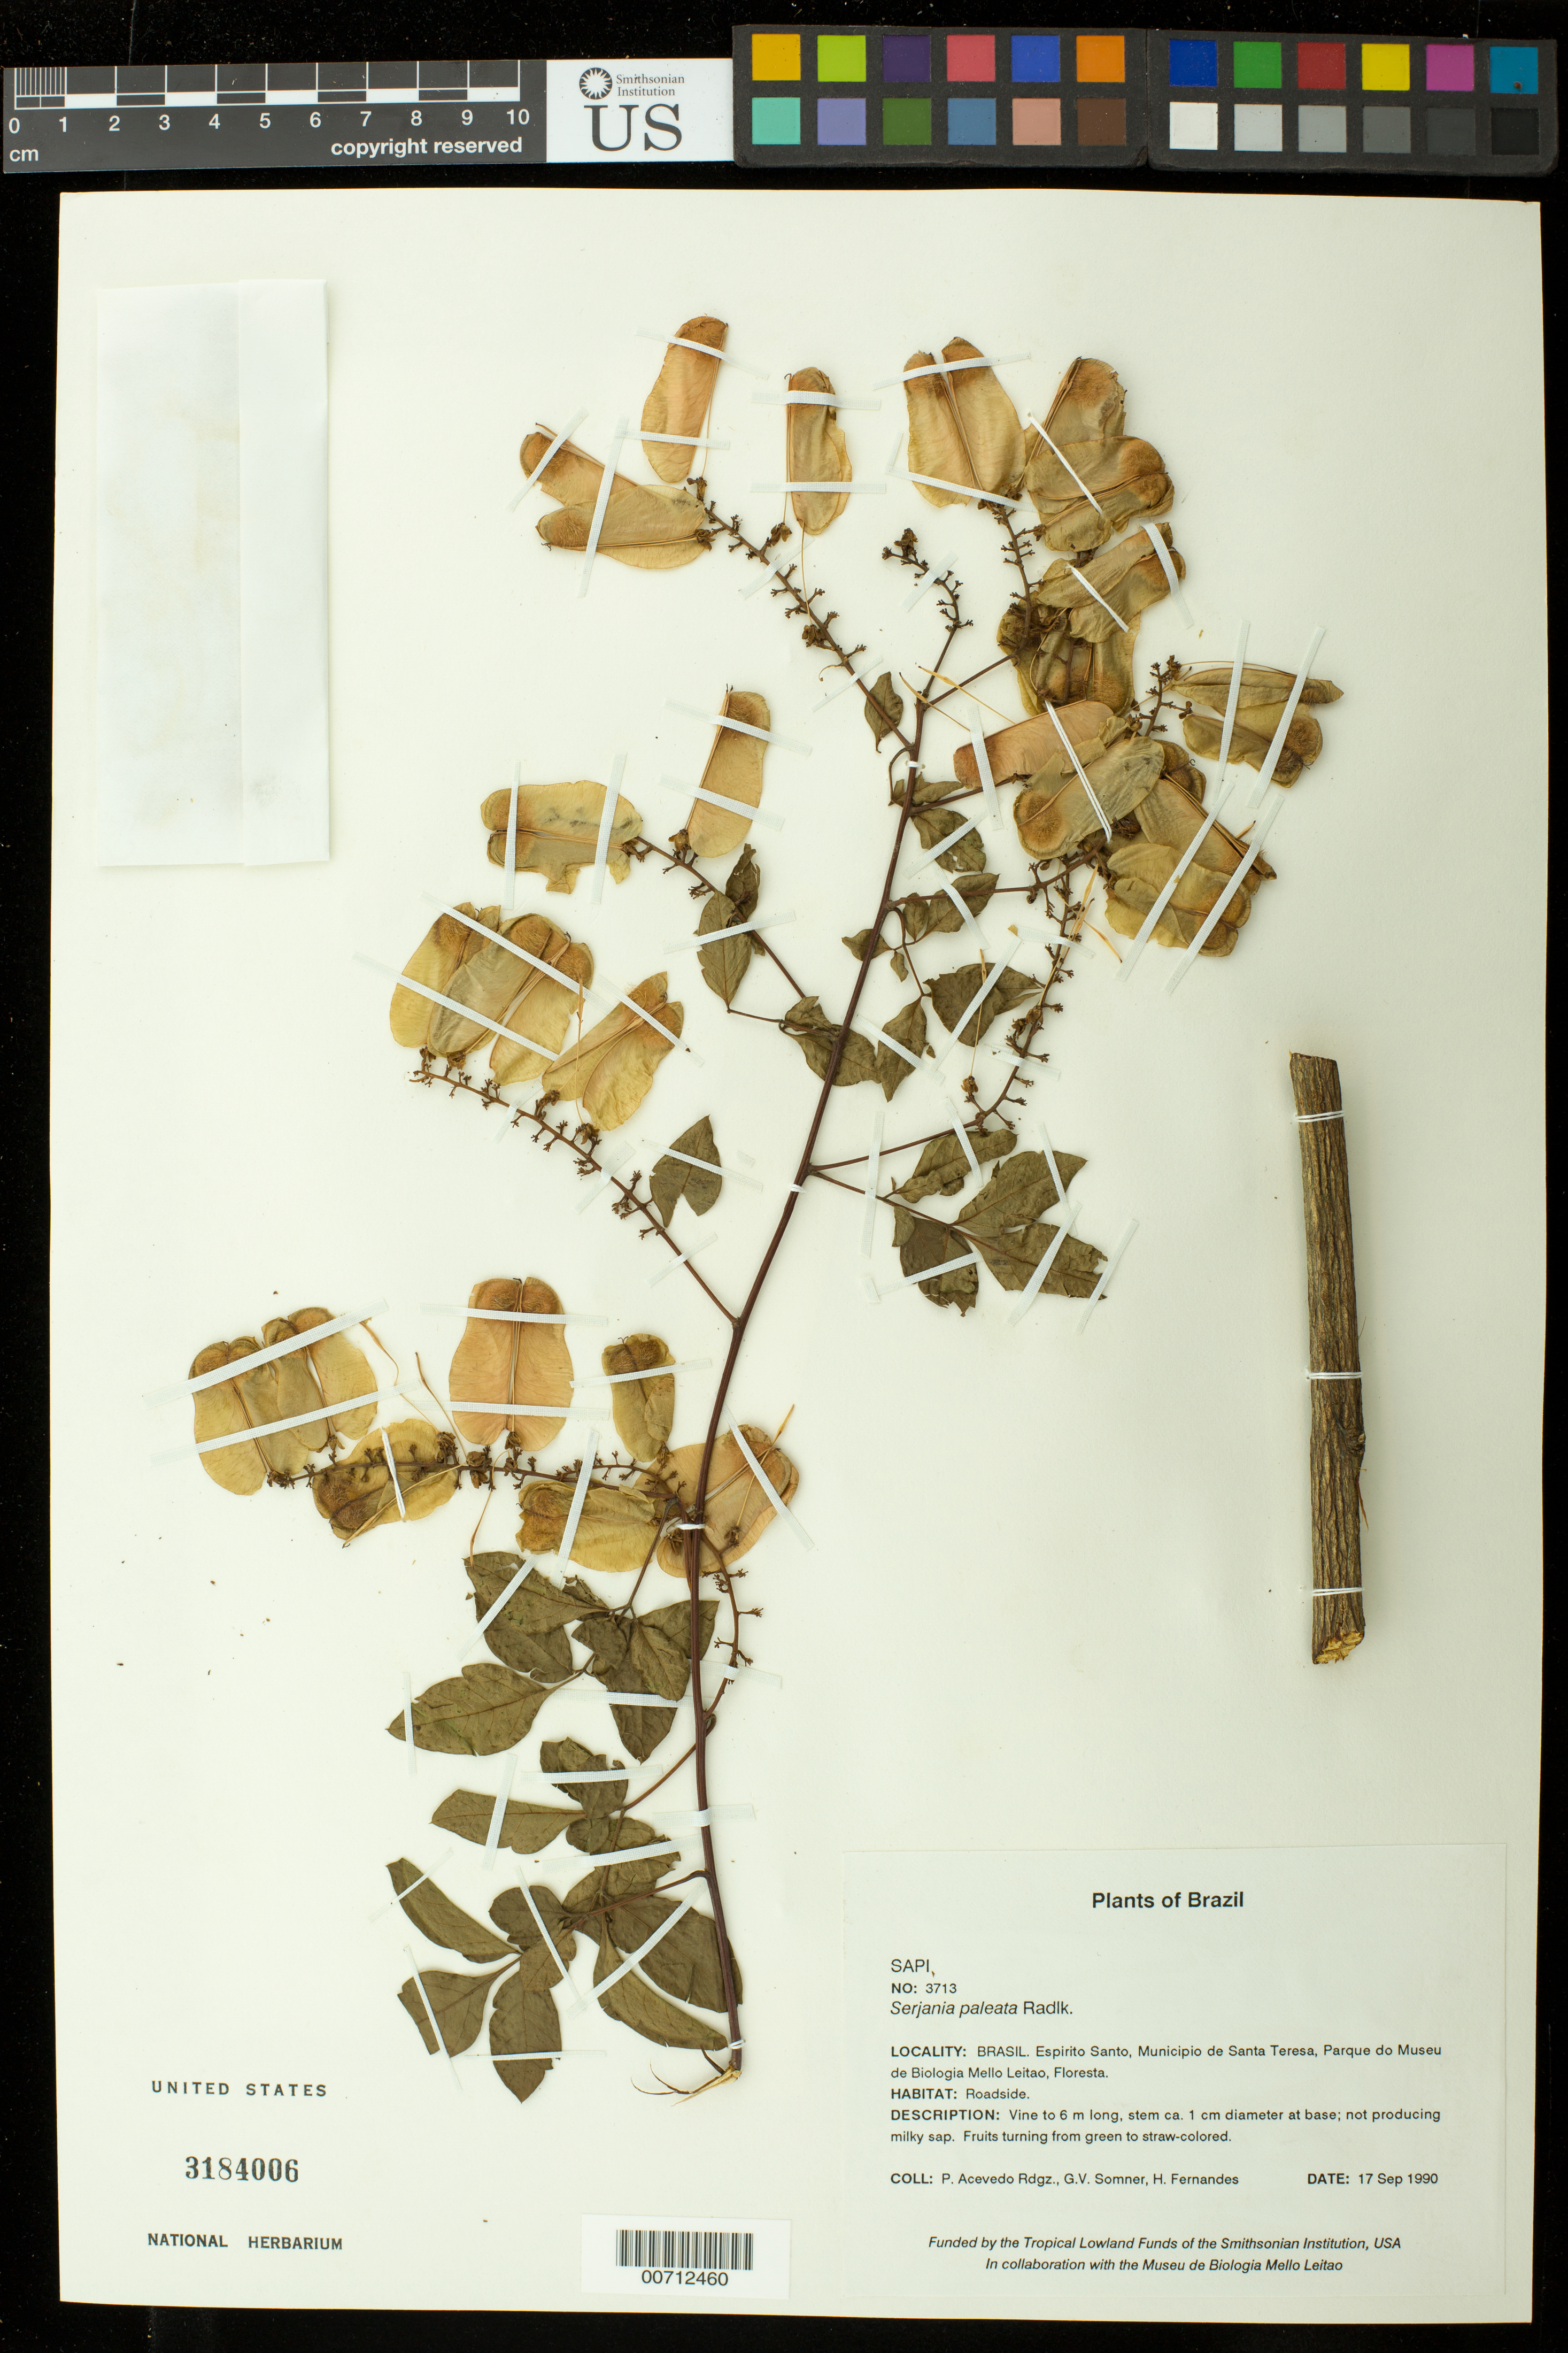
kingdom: Plantae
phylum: Tracheophyta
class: Magnoliopsida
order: Sapindales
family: Sapindaceae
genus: Serjania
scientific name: Serjania paleata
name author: Radlk.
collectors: P. Acevedo-Rodr., G. V. Somner & H. Fernandes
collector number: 3713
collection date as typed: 17 Sep 1990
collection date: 1990-09-17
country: Brazil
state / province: Espirito Santo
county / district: Depart. Santa Teresa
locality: Espirito Santo, Municipio de Depart. Santa Teresa, Parque do Museu de Biologia Mello Leitao, Floresta.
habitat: Roadside.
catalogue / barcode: US 3184006